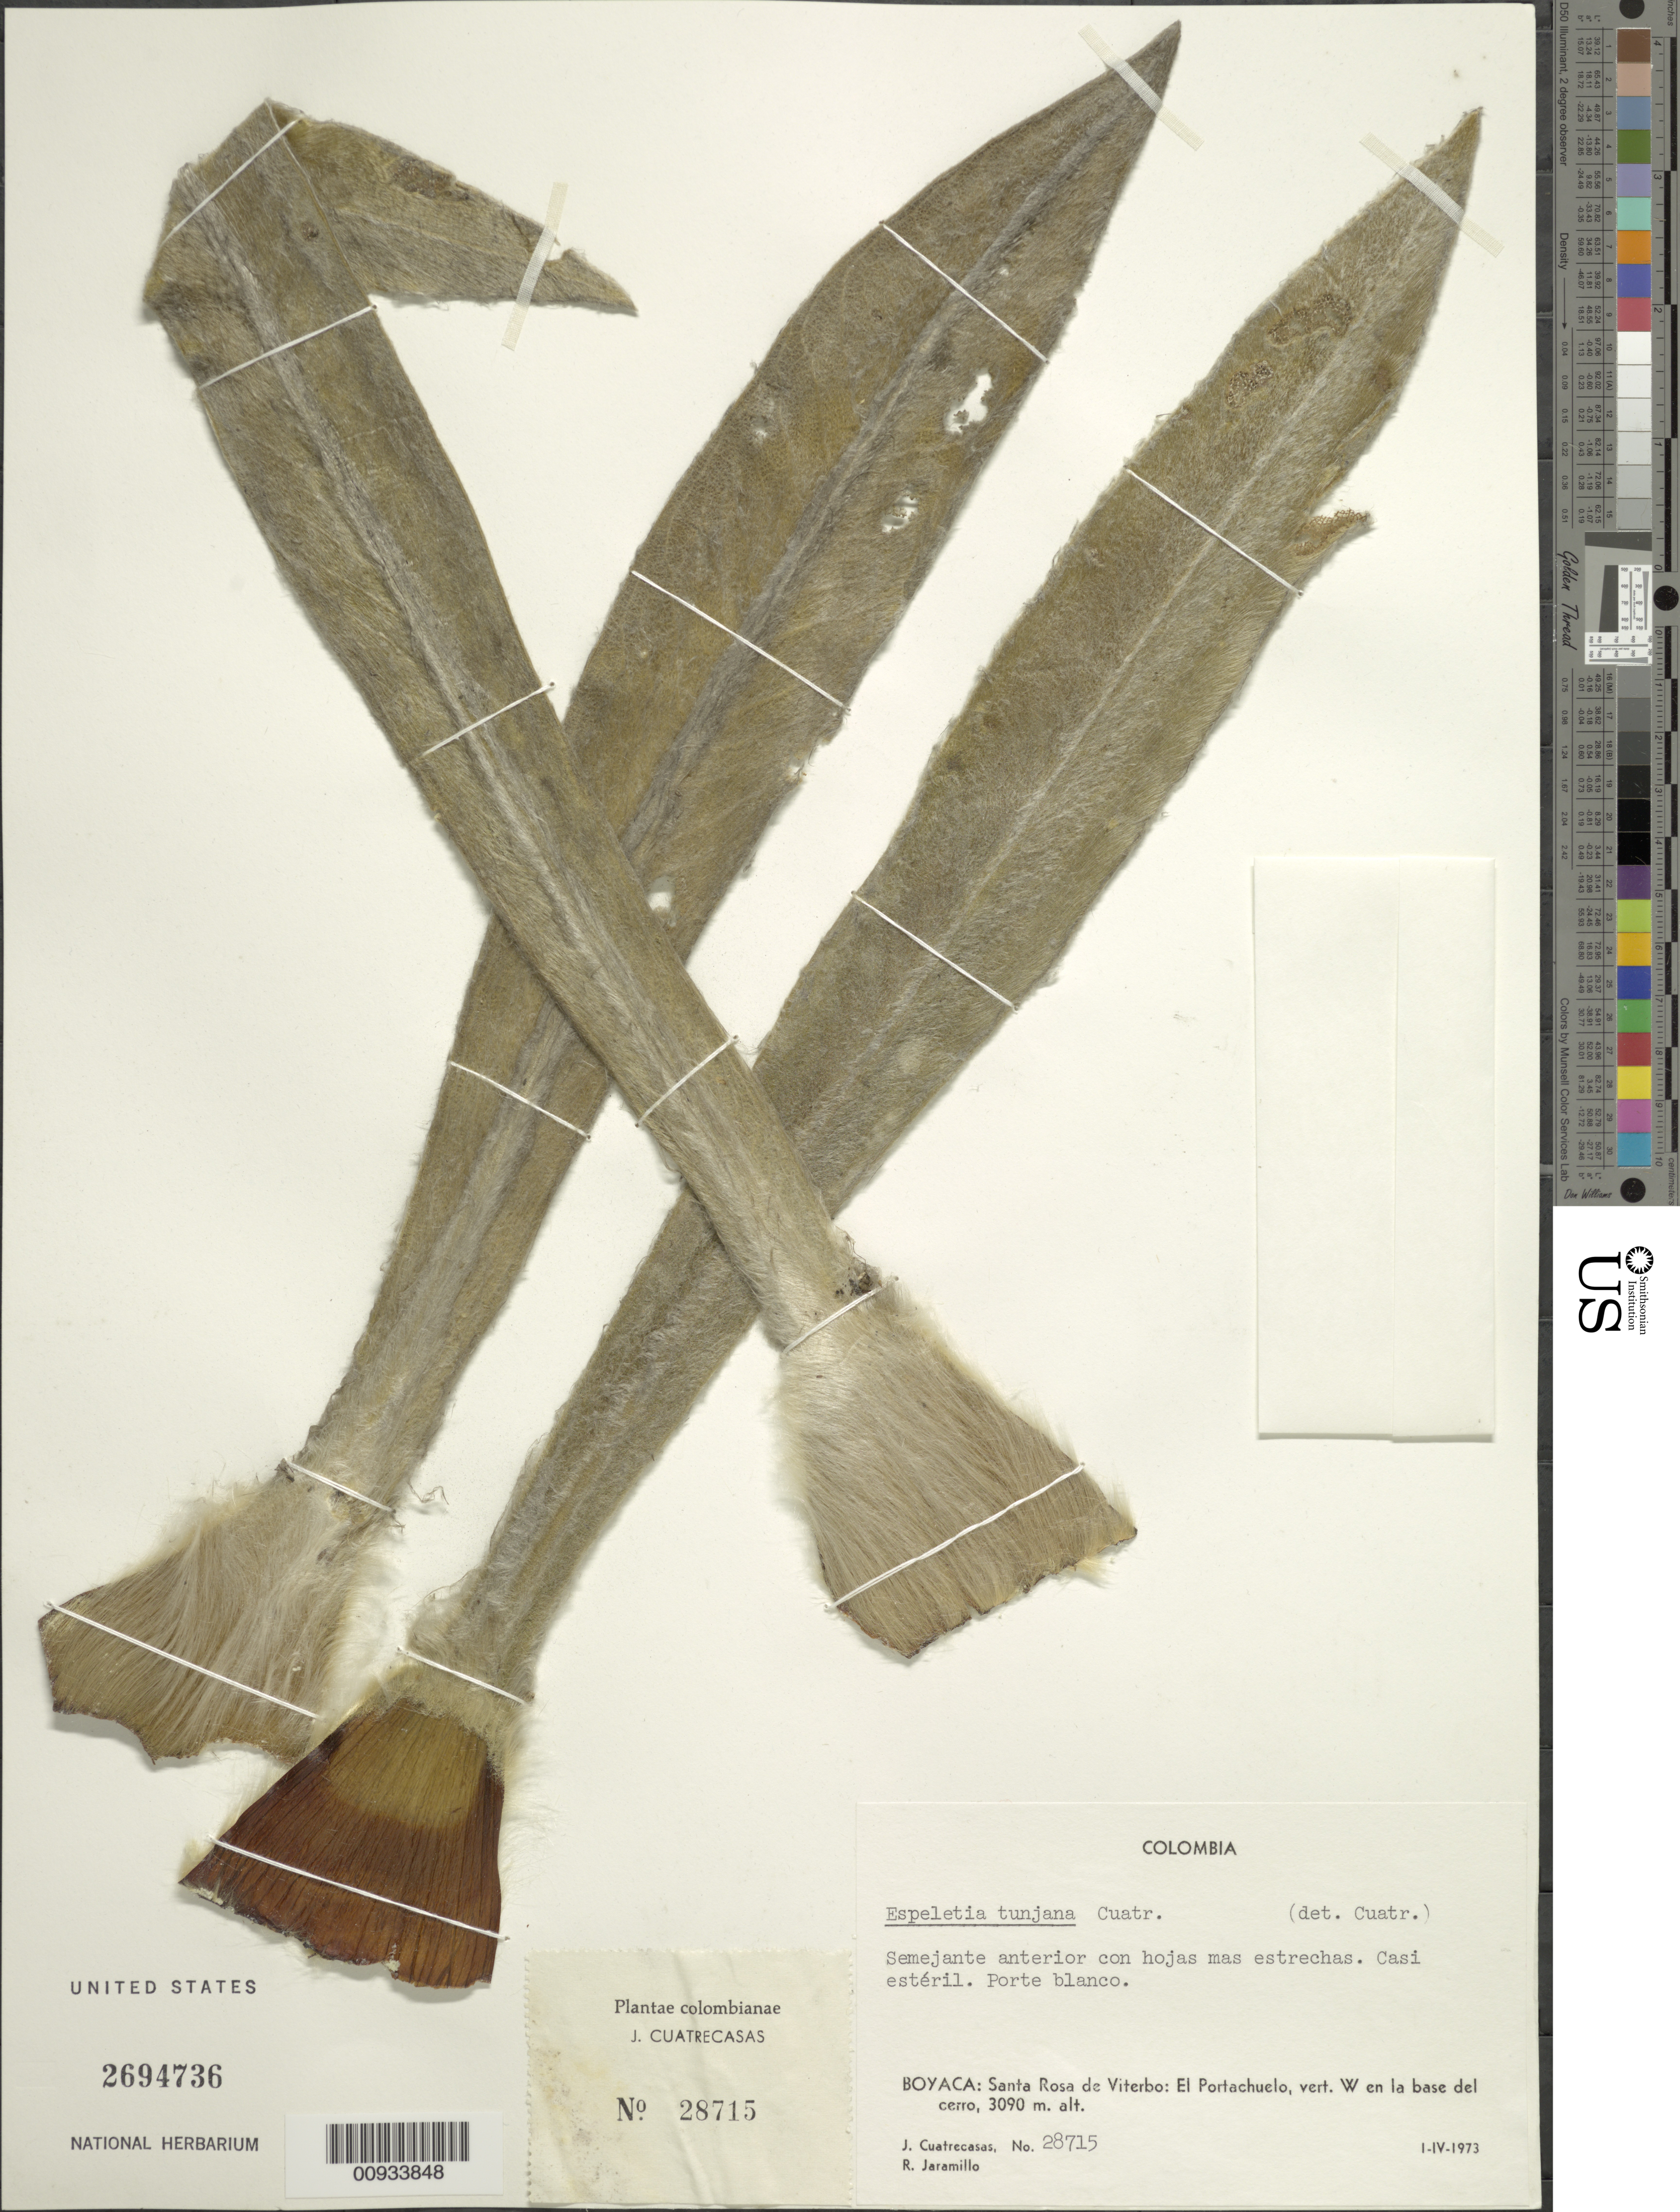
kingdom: Plantae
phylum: Tracheophyta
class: Magnoliopsida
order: Asterales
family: Asteraceae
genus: Espeletia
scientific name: Espeletia tunjana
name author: Cuatrec.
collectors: J. Cuatrecasas & R. Jaramillo M.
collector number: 28715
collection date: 1973-04-01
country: Colombia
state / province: Boyacá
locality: Santa Rosa de Viterbo, El Portachuelo, vert. W en la base del cerro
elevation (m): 3090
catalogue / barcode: US 2694736